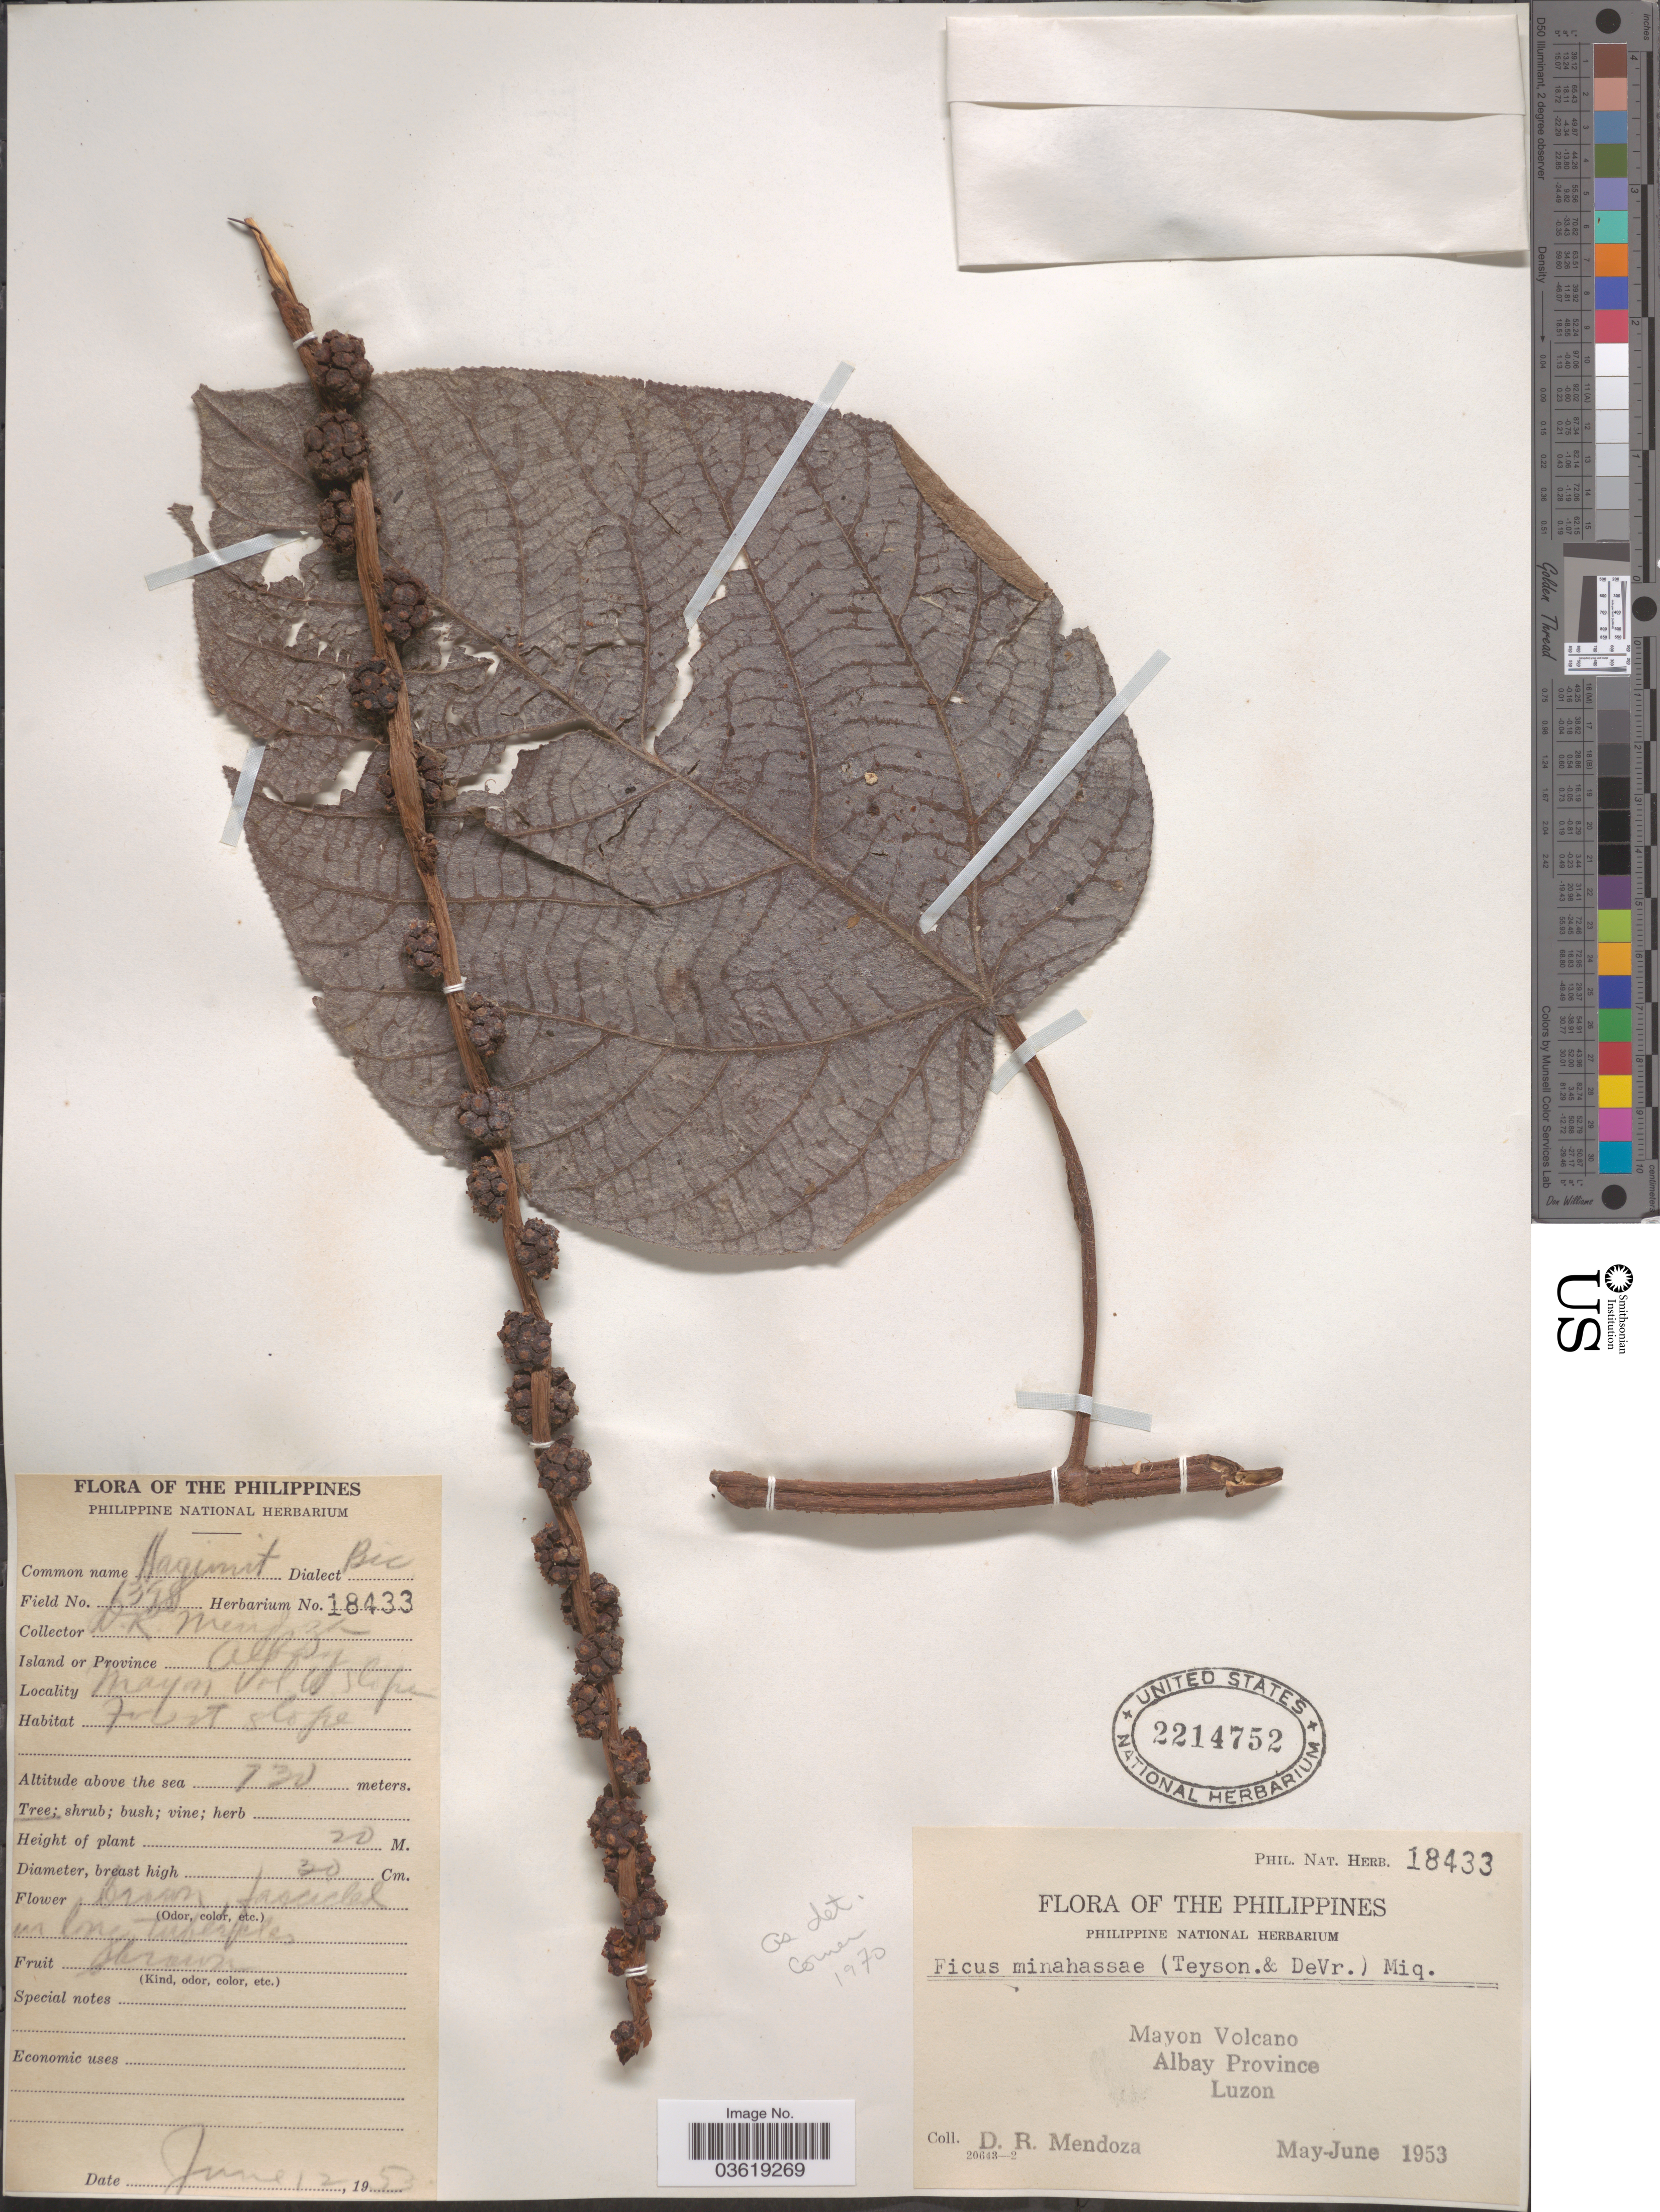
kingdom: Plantae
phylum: Tracheophyta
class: Magnoliopsida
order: Rosales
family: Moraceae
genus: Ficus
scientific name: Ficus minahassae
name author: Miq.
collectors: D. Mendoza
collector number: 1348*/Phil. Nat. Herb. 18433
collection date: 1953-05/1953-06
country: Philippines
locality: Mayon Volcano, Albay Province, Luzon.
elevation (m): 730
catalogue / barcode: US 2214752